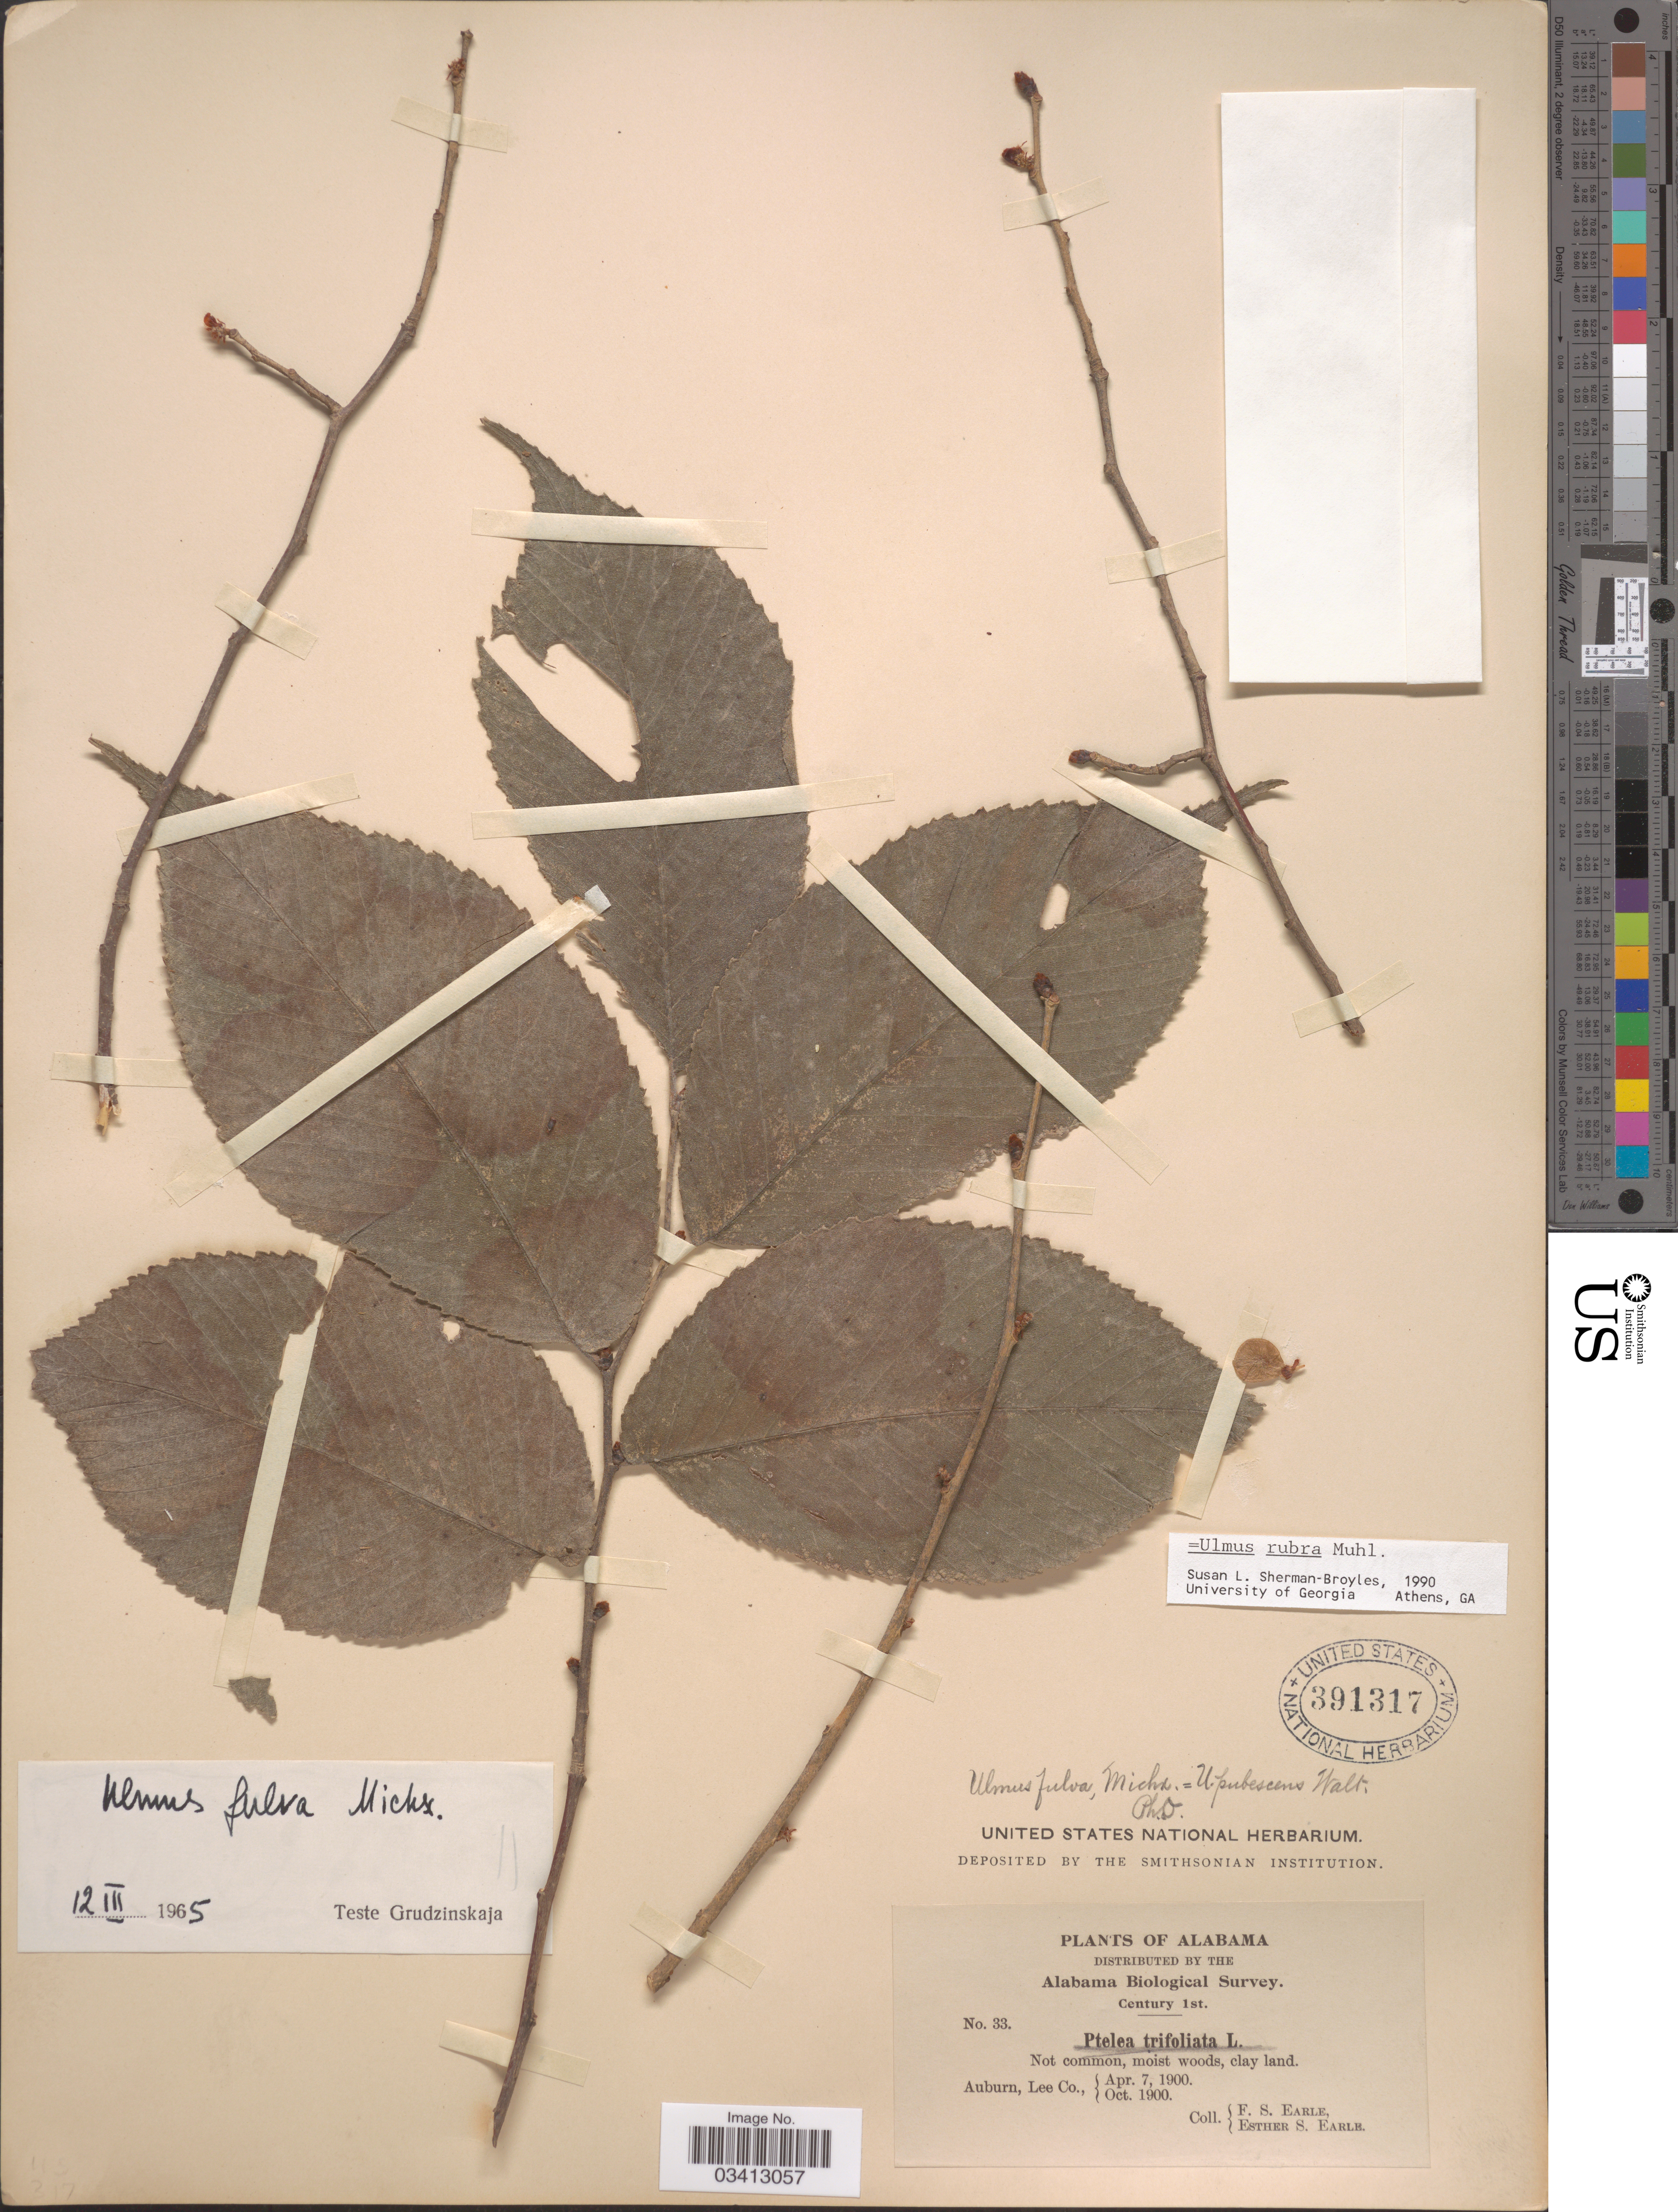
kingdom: Plantae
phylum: Tracheophyta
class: Magnoliopsida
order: Rosales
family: Ulmaceae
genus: Ulmus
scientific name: Ulmus rubra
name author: Muhl.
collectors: F. S. Earle & E. S. Earle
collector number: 33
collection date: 1900-04-07/1900-10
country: United States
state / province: Alabama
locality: Auburn, Lee Co.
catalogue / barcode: US 391317